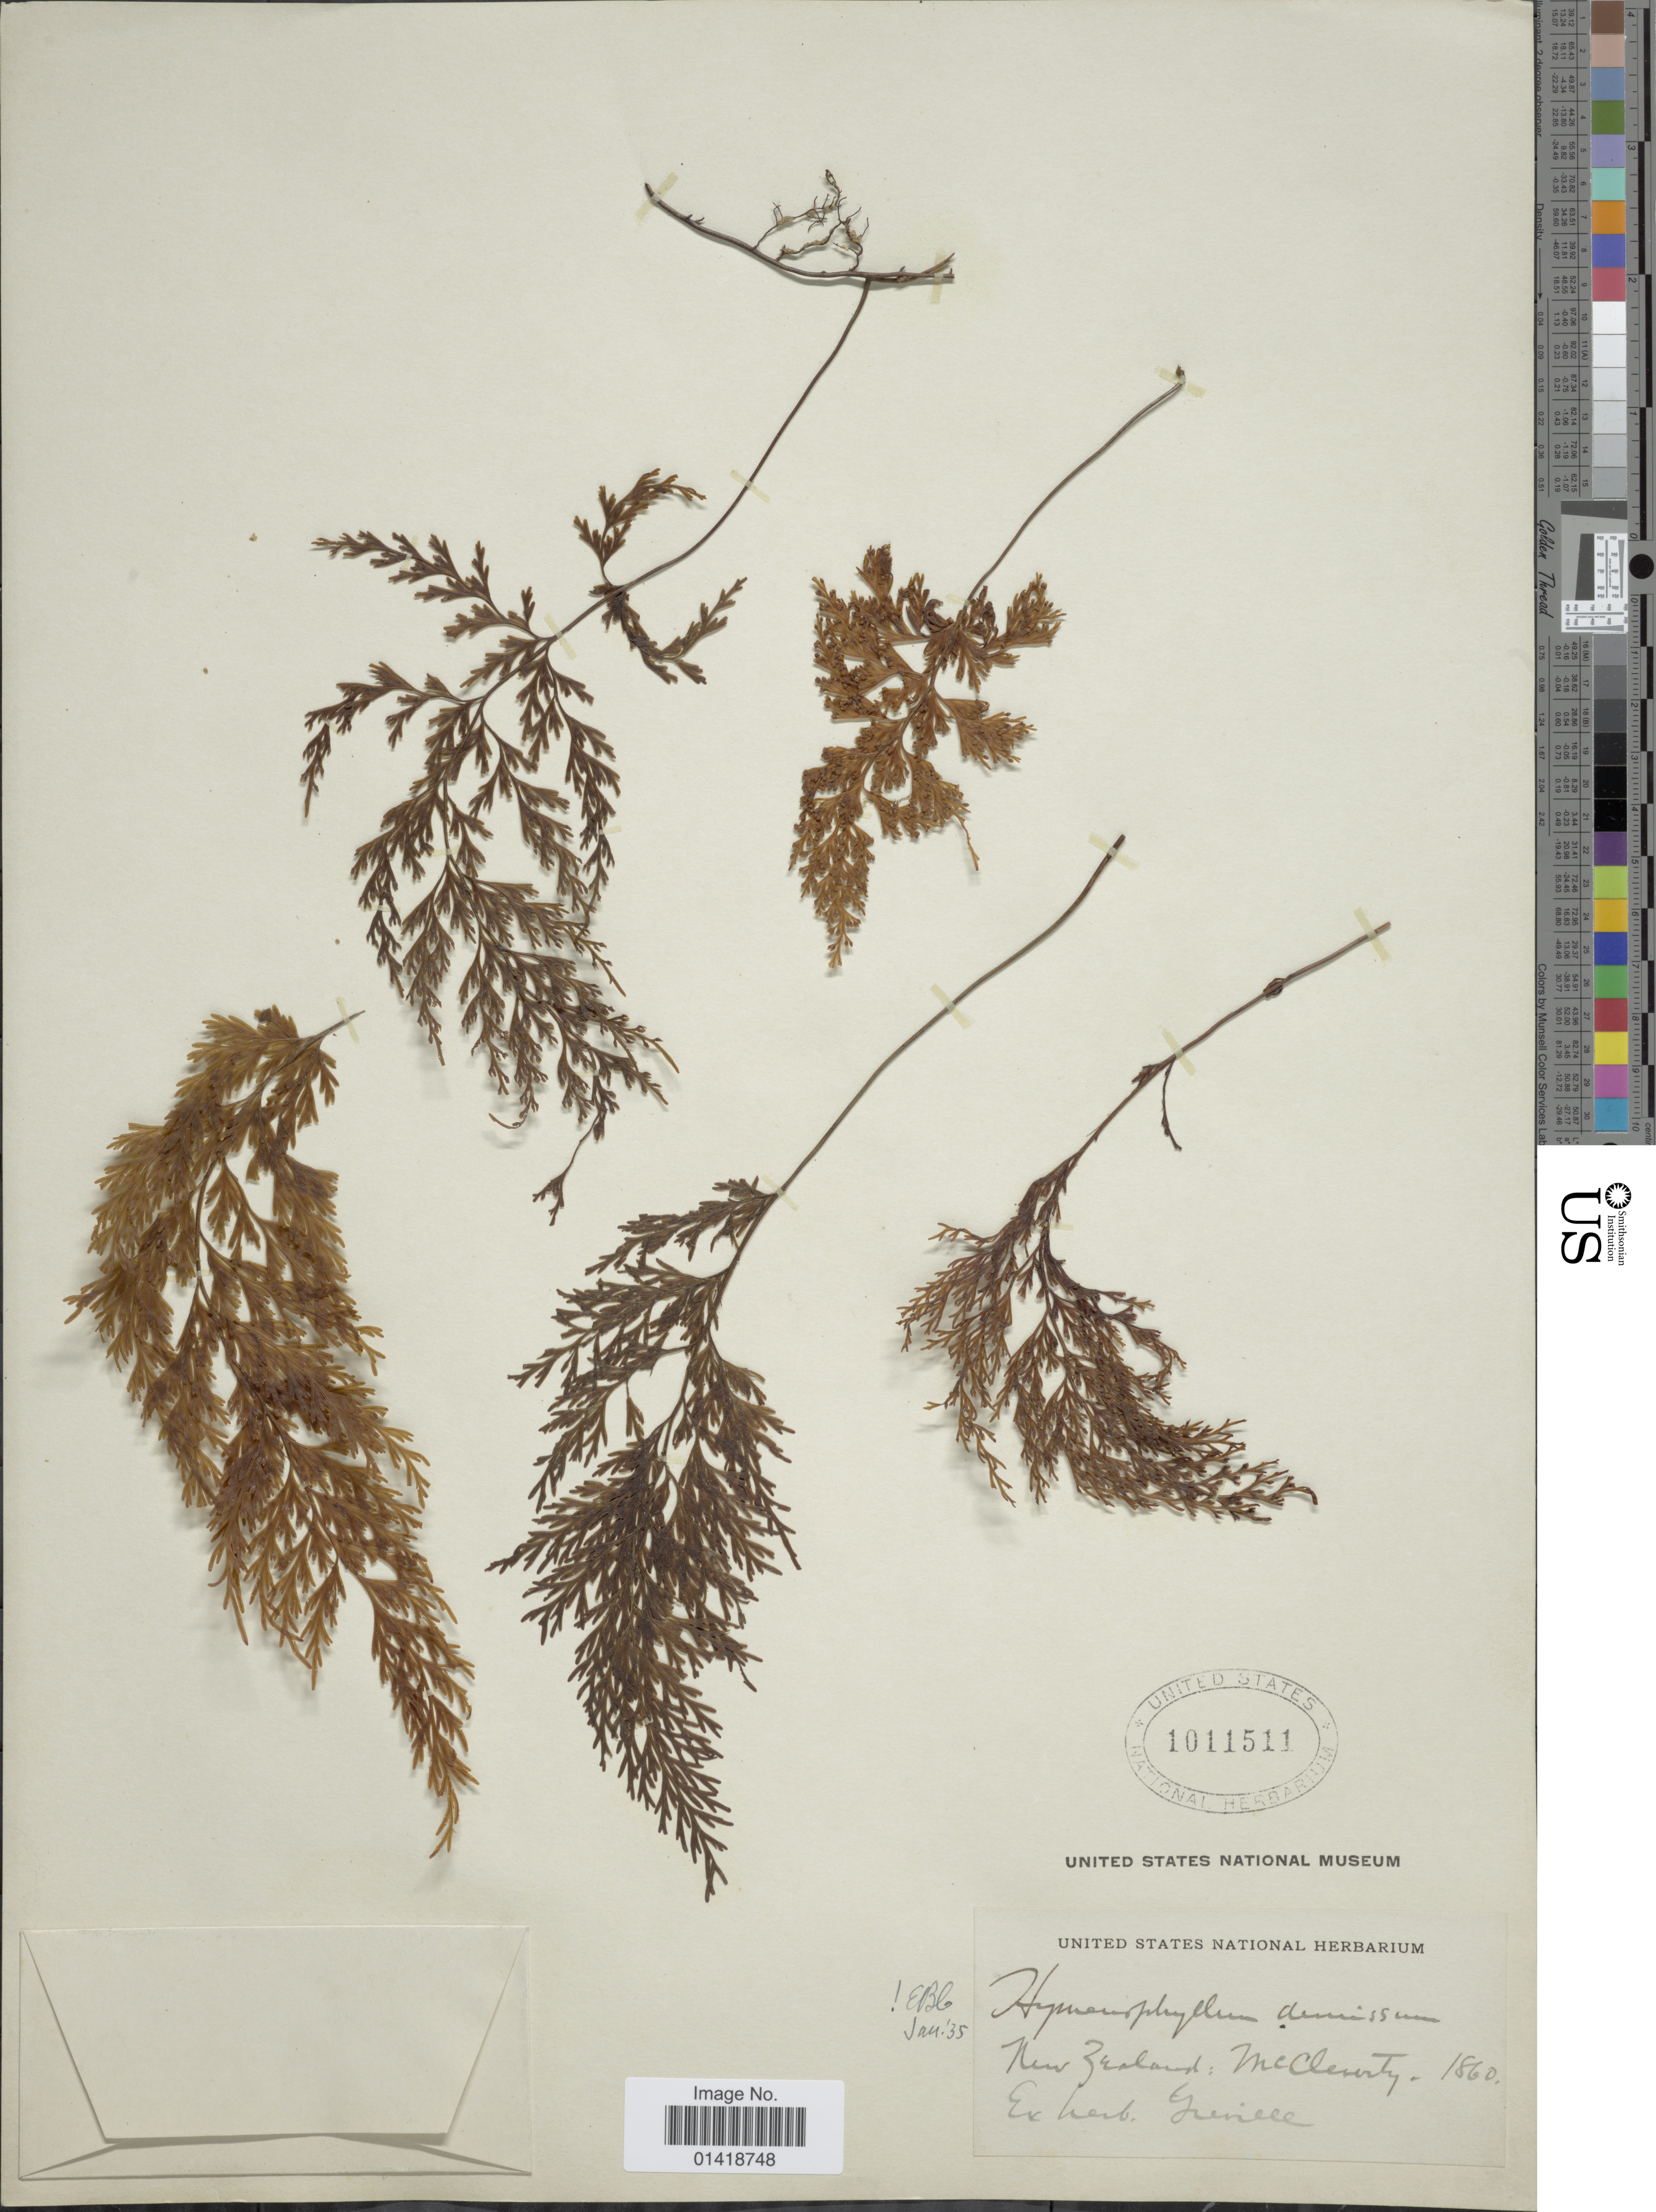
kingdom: Plantae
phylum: Tracheophyta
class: Polypodiopsida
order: Hymenophyllales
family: Hymenophyllaceae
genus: Hymenophyllum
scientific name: Hymenophyllum demissum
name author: Sw.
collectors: ex herb. Greville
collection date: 1860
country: New Zealand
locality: McCleverty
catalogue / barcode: US 1011511